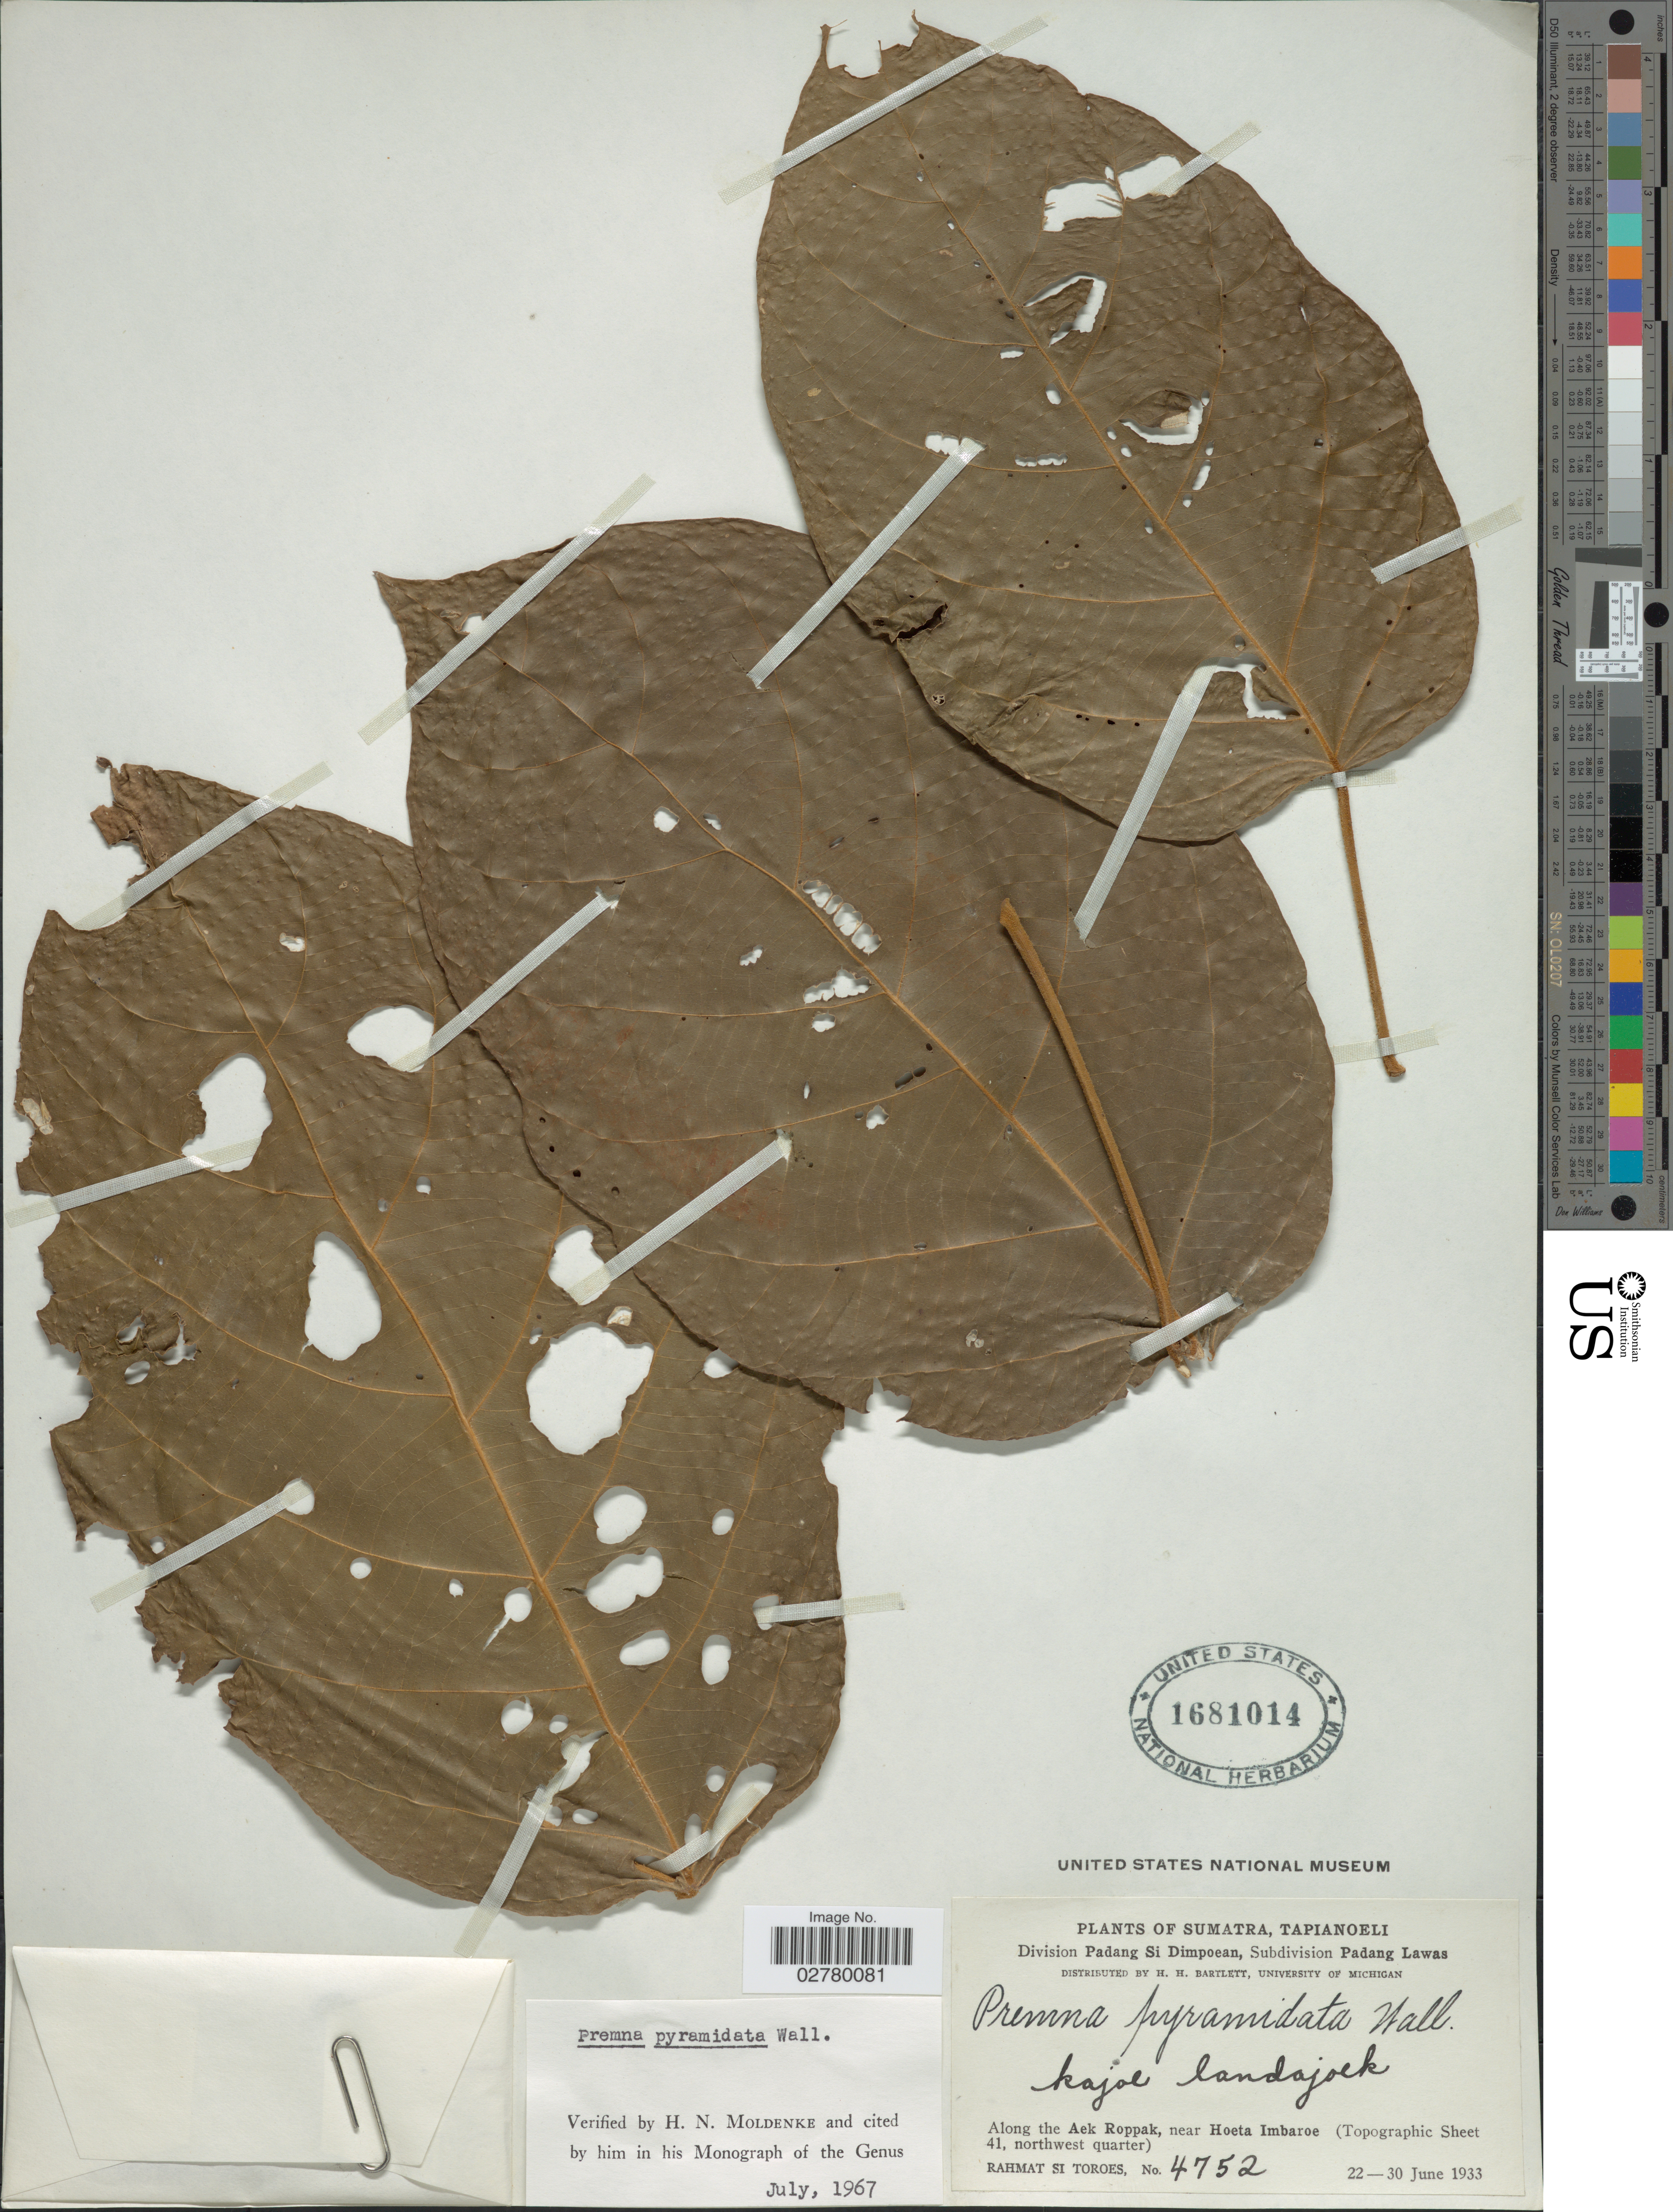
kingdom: Plantae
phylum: Tracheophyta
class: Magnoliopsida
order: Lamiales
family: Lamiaceae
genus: Premna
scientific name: Premna pyramidata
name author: Wall. ex Schauer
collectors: Rahmat Si Boeea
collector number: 4752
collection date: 1933-06-22/1933-06-30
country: Indonesia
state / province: Sumatra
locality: Tapianoeli. Division Padang Si Dimpoean, Subdivision Padang Lawas. Along the Aek Roppak, near Hoeta Imbaroe (Topographic Sheet 41, northwest quarter).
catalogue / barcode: US 1681014